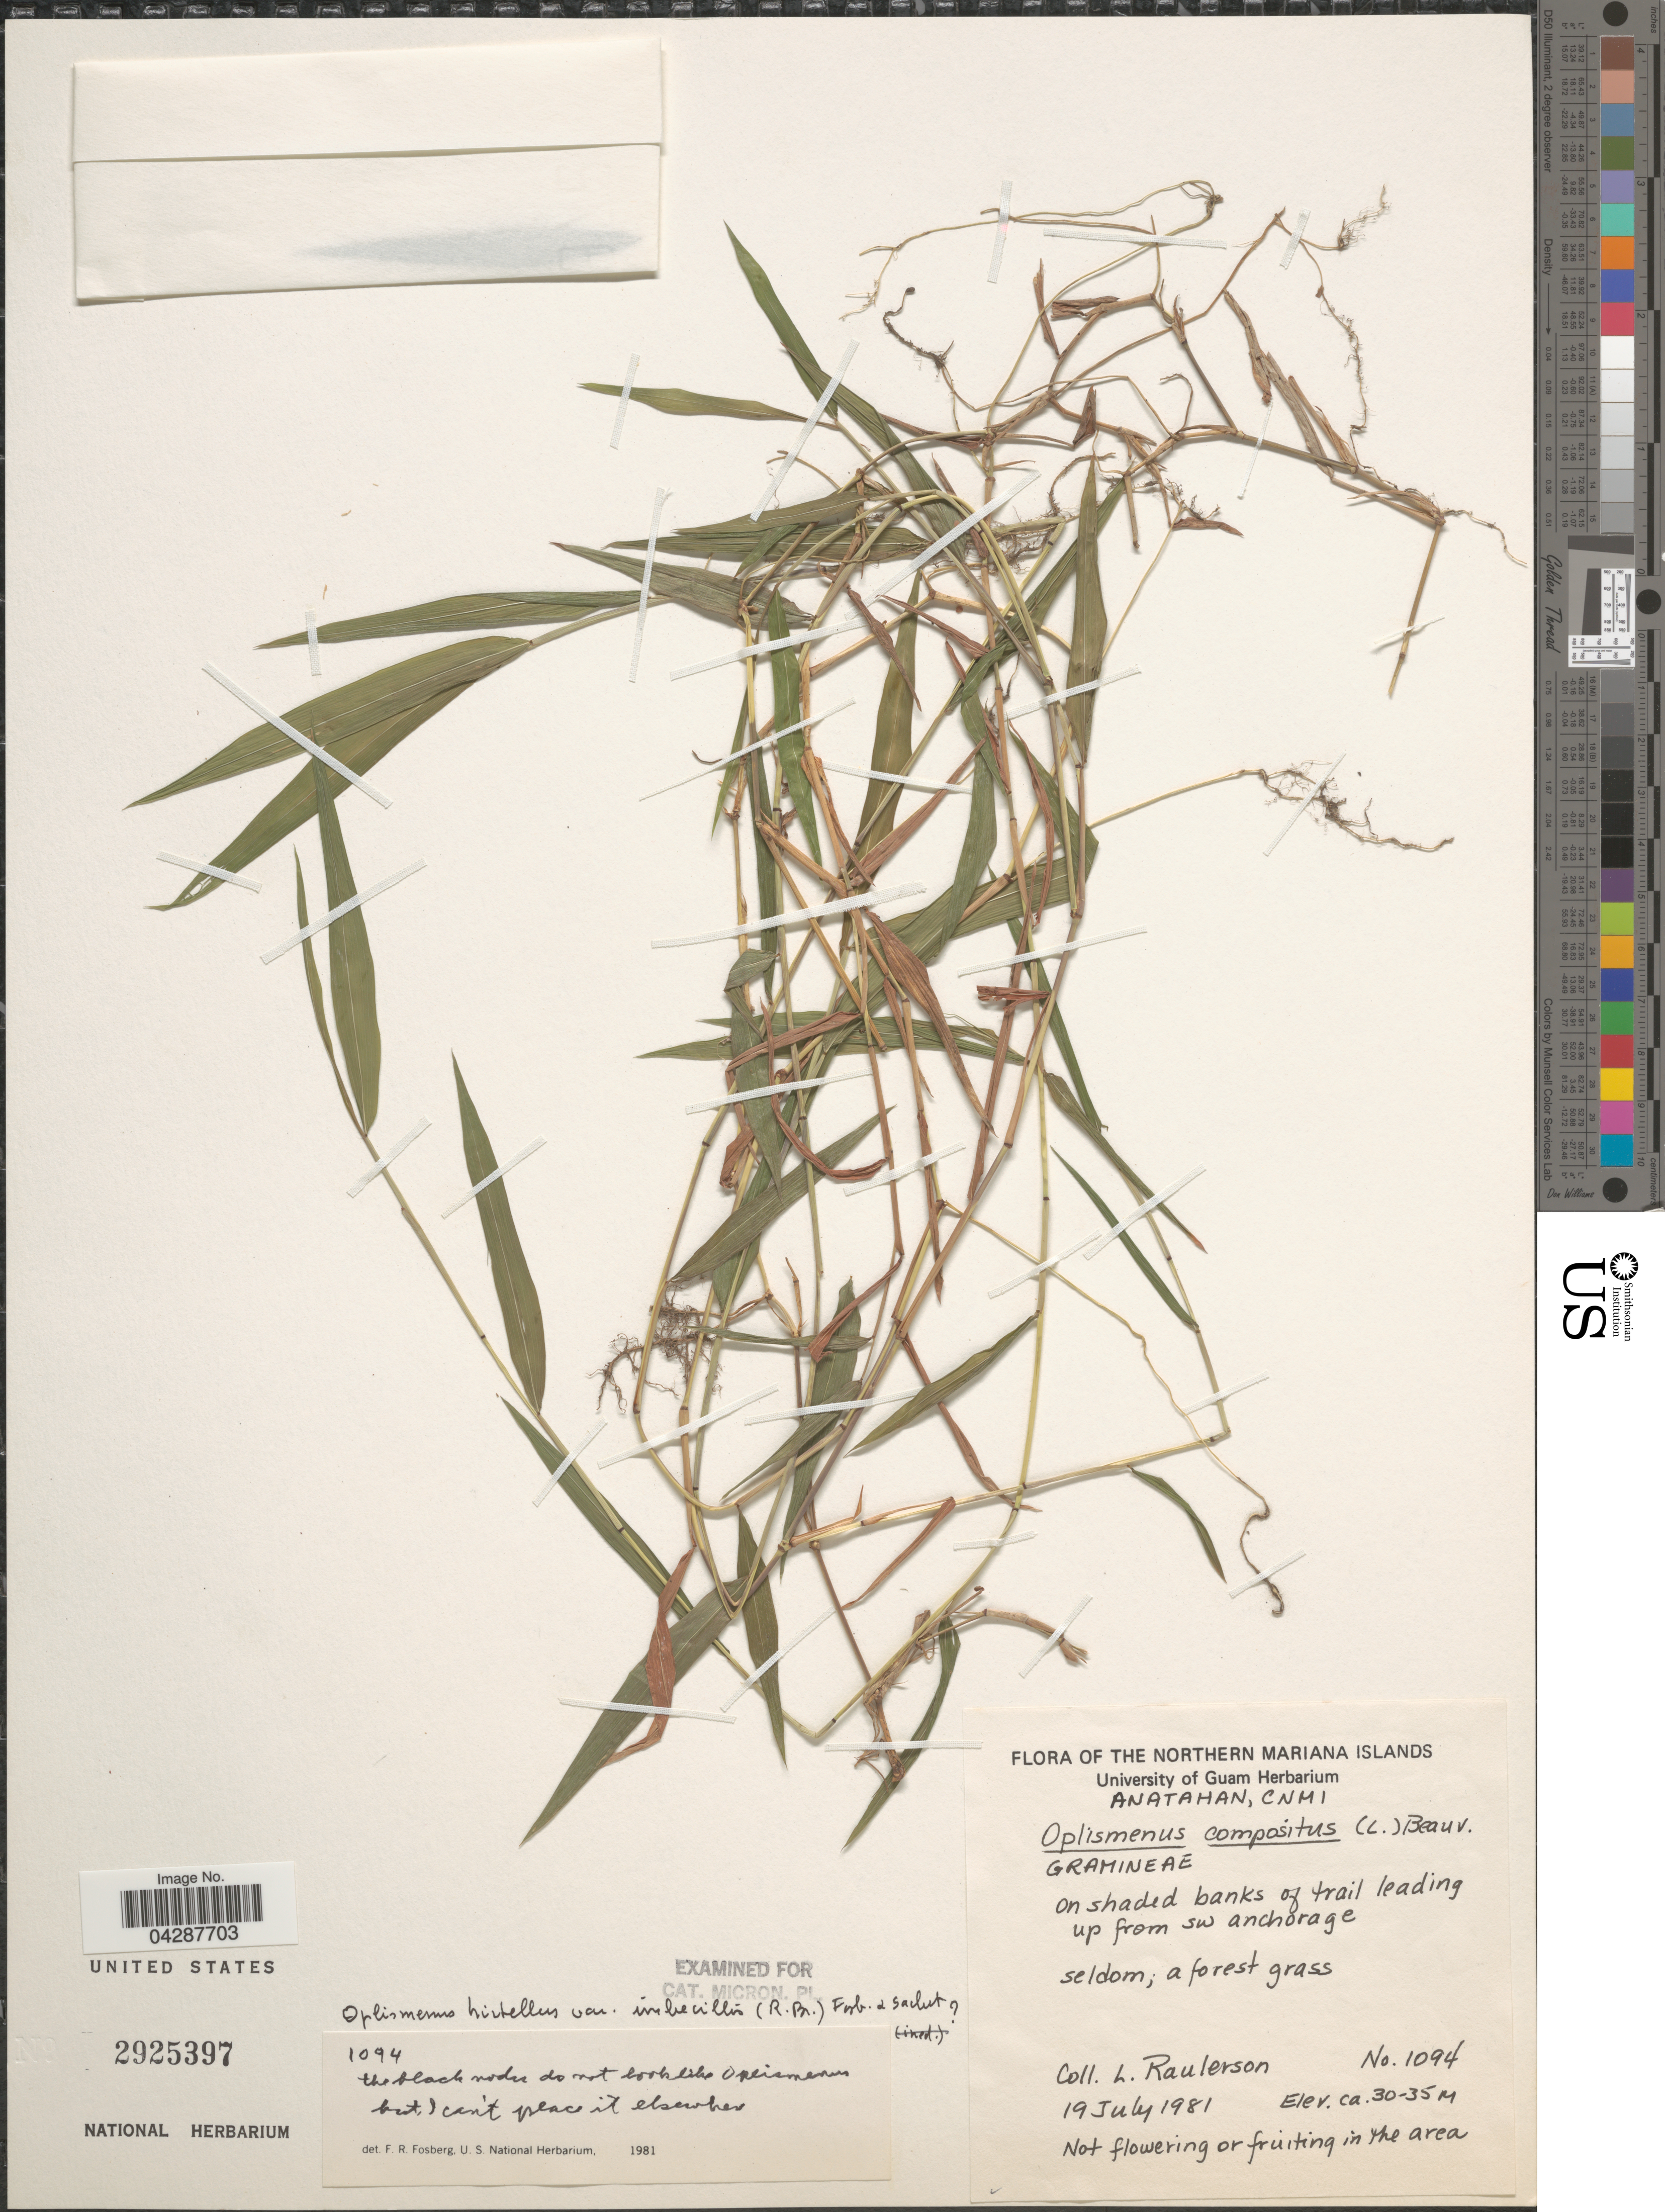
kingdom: Plantae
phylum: Tracheophyta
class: Liliopsida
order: Poales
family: Poaceae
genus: Oplismenus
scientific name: Oplismenus hirtellus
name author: (L.) P. Beauv.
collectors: L. Raulerson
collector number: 1094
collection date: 1981-07-19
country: Northern Mariana Islands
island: Anatahan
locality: Anatahan, CNMI. On shaded banks of trail leading up from sw anchorage.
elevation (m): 30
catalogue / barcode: US 2925397